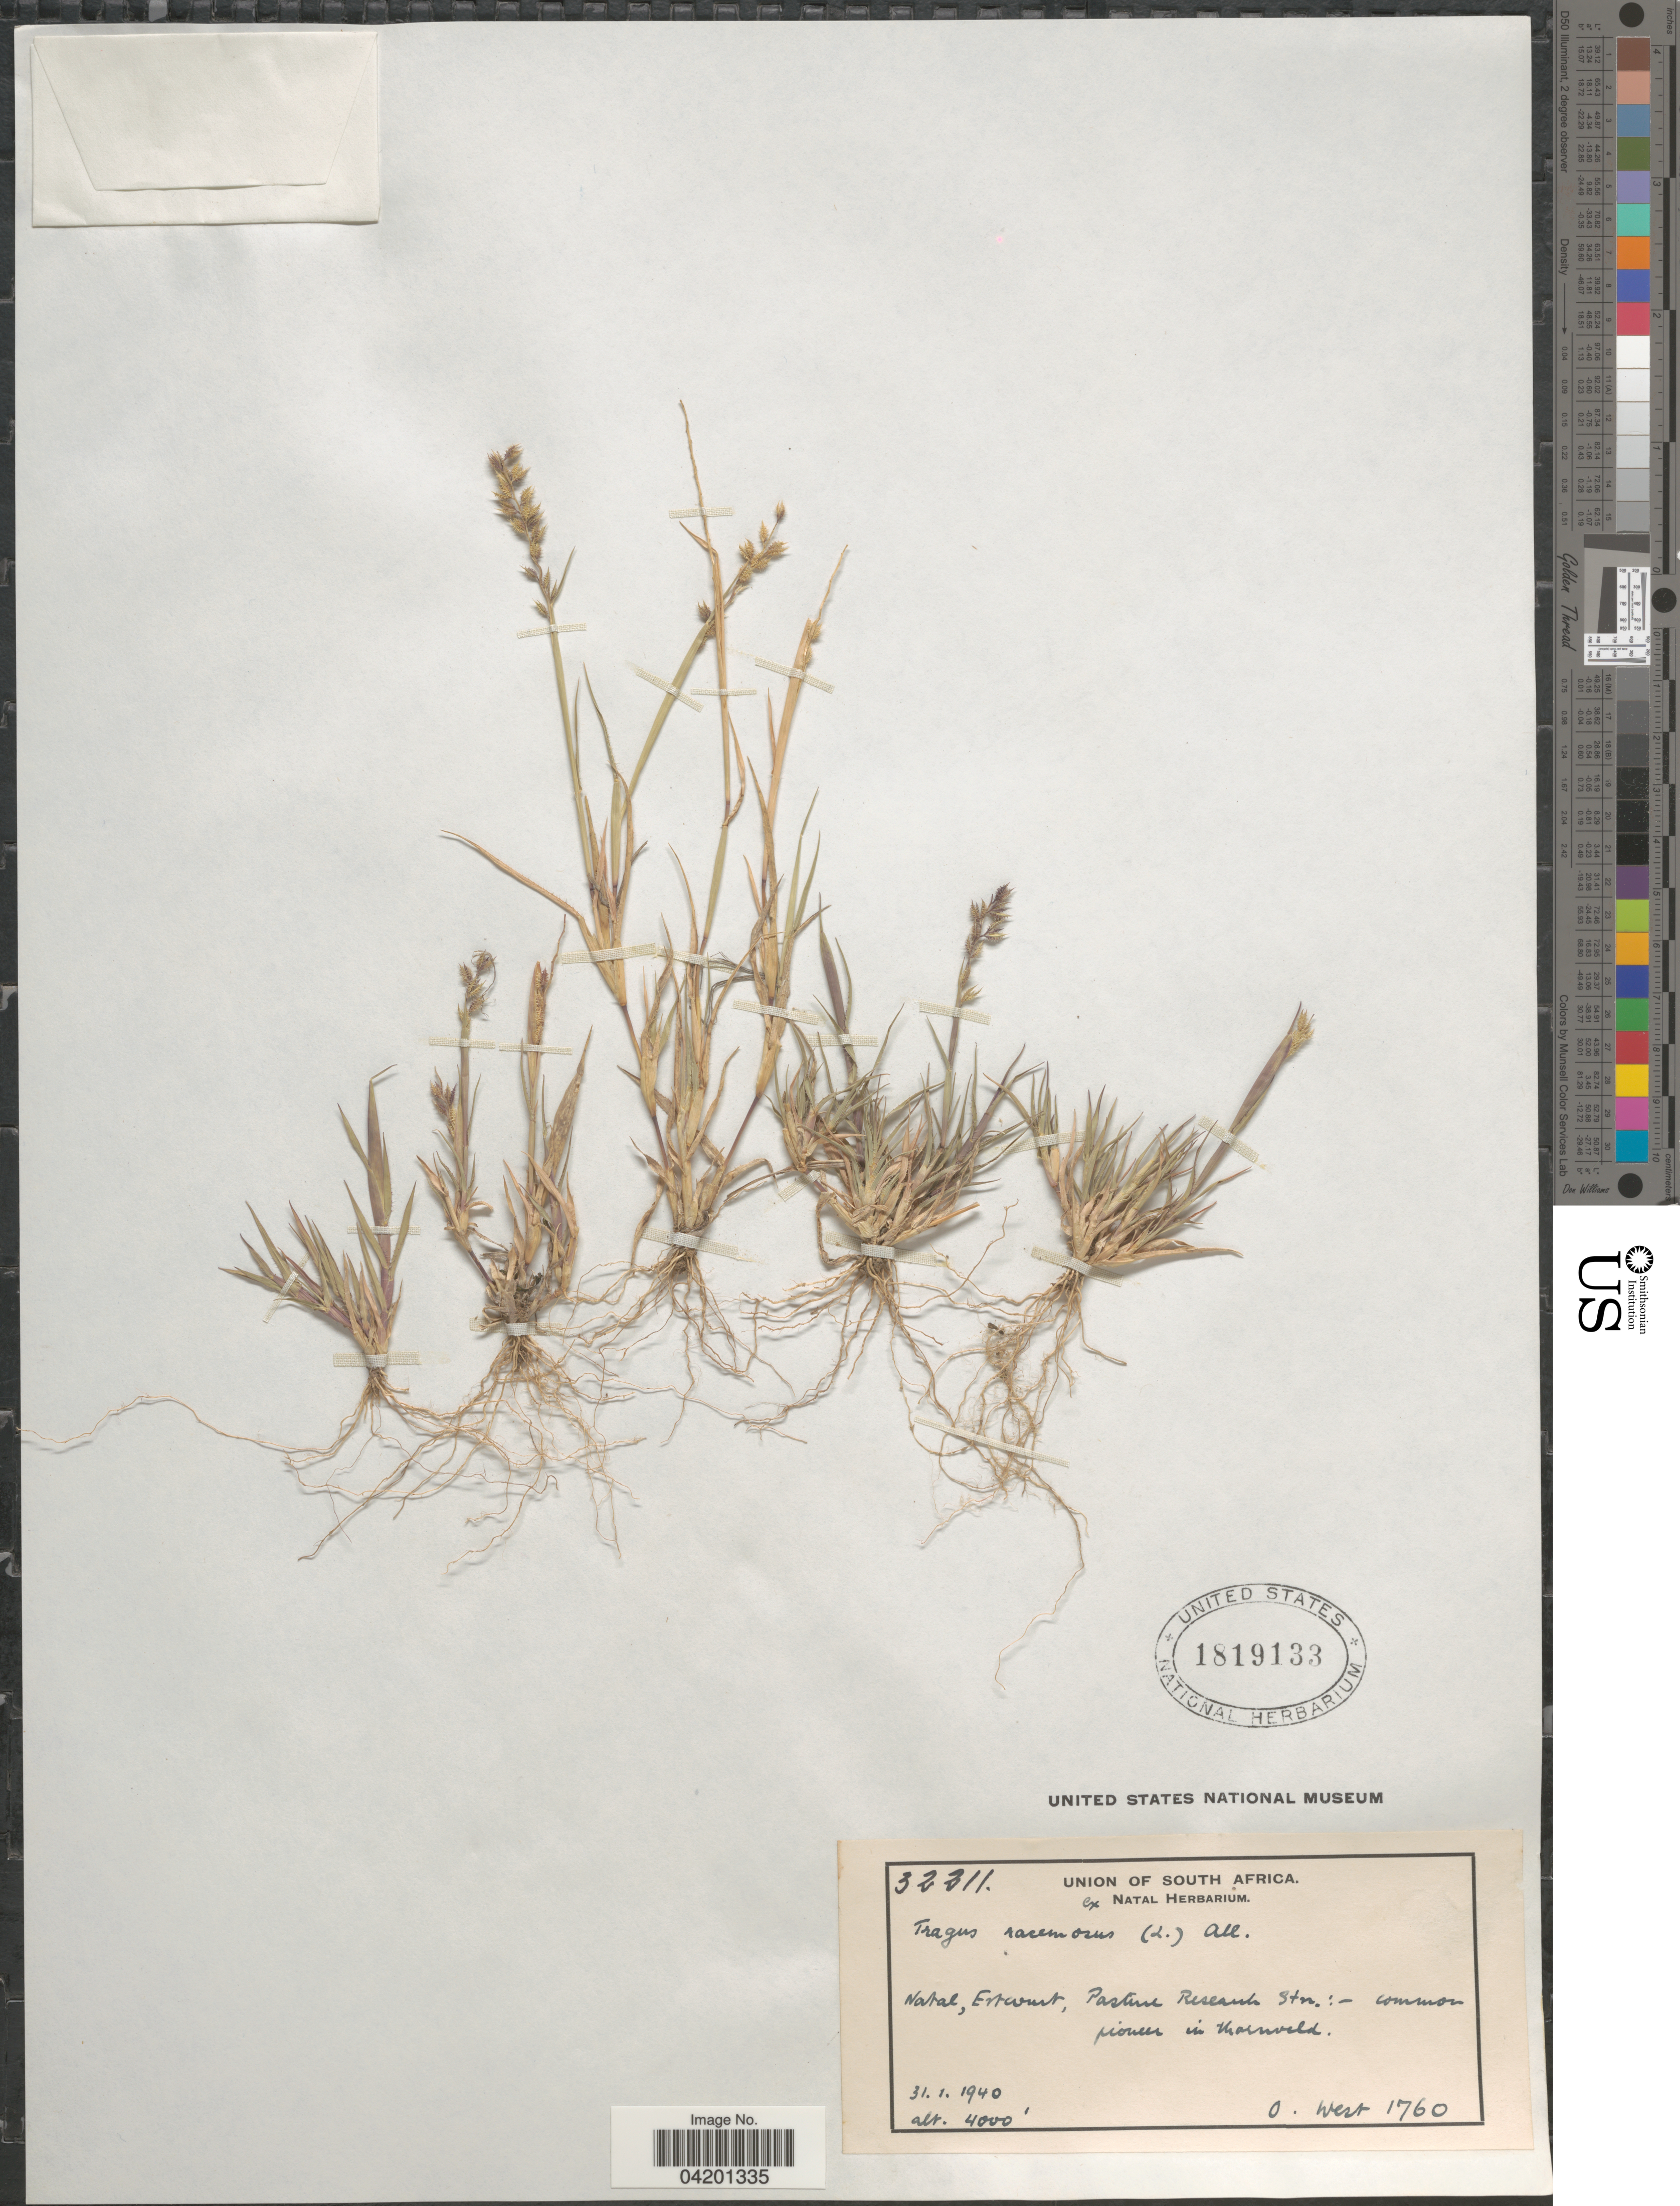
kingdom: Plantae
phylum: Tracheophyta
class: Liliopsida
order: Poales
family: Poaceae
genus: Tragus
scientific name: Tragus racemosus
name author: (L.) All.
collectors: O. West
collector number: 1760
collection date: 1940-01-31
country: South Africa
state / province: KwaZulu-Natal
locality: Union of South Africa. Natal, Estcourt, Pasture Research Stn.: common pioneer in thornveld.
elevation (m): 1219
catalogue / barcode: US 1819133